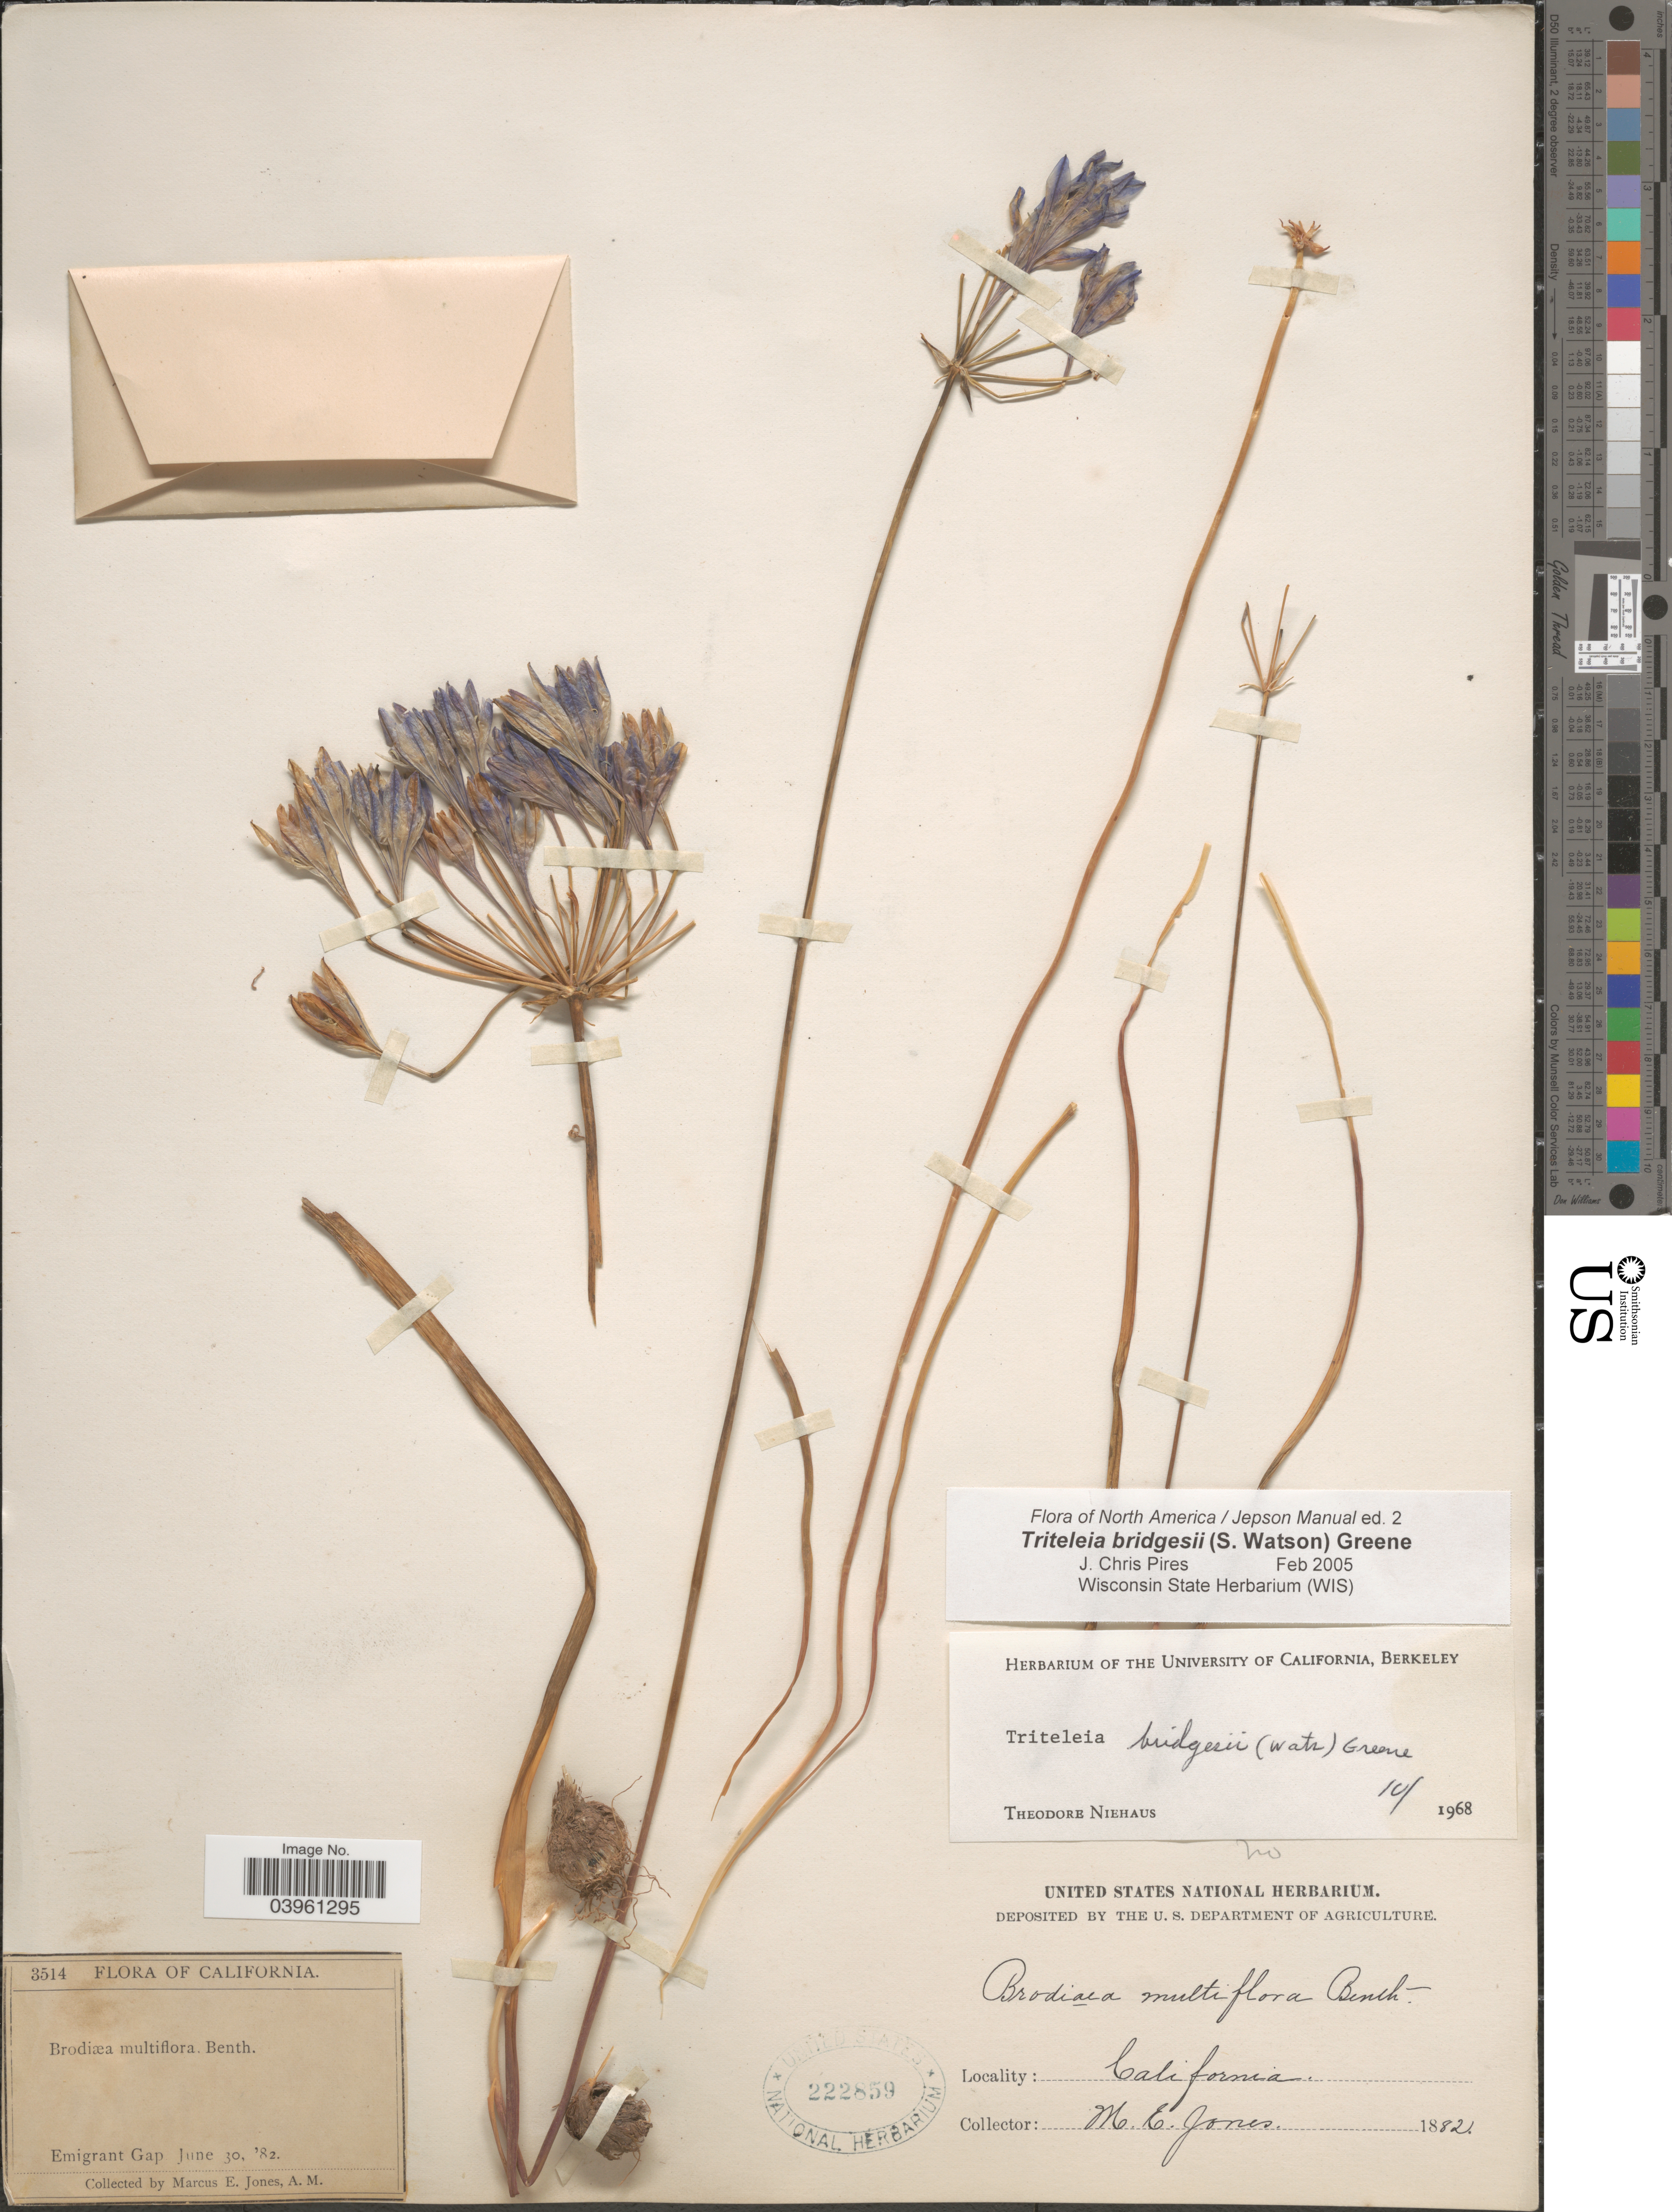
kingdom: Plantae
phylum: Tracheophyta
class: Liliopsida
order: Asparagales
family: Asparagaceae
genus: Triteleia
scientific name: Triteleia bridgesii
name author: (S. Watson) Greene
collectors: M. E. Jones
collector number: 3514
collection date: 1882-06-30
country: United States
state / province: California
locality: Emigrant Gap.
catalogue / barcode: US 222859